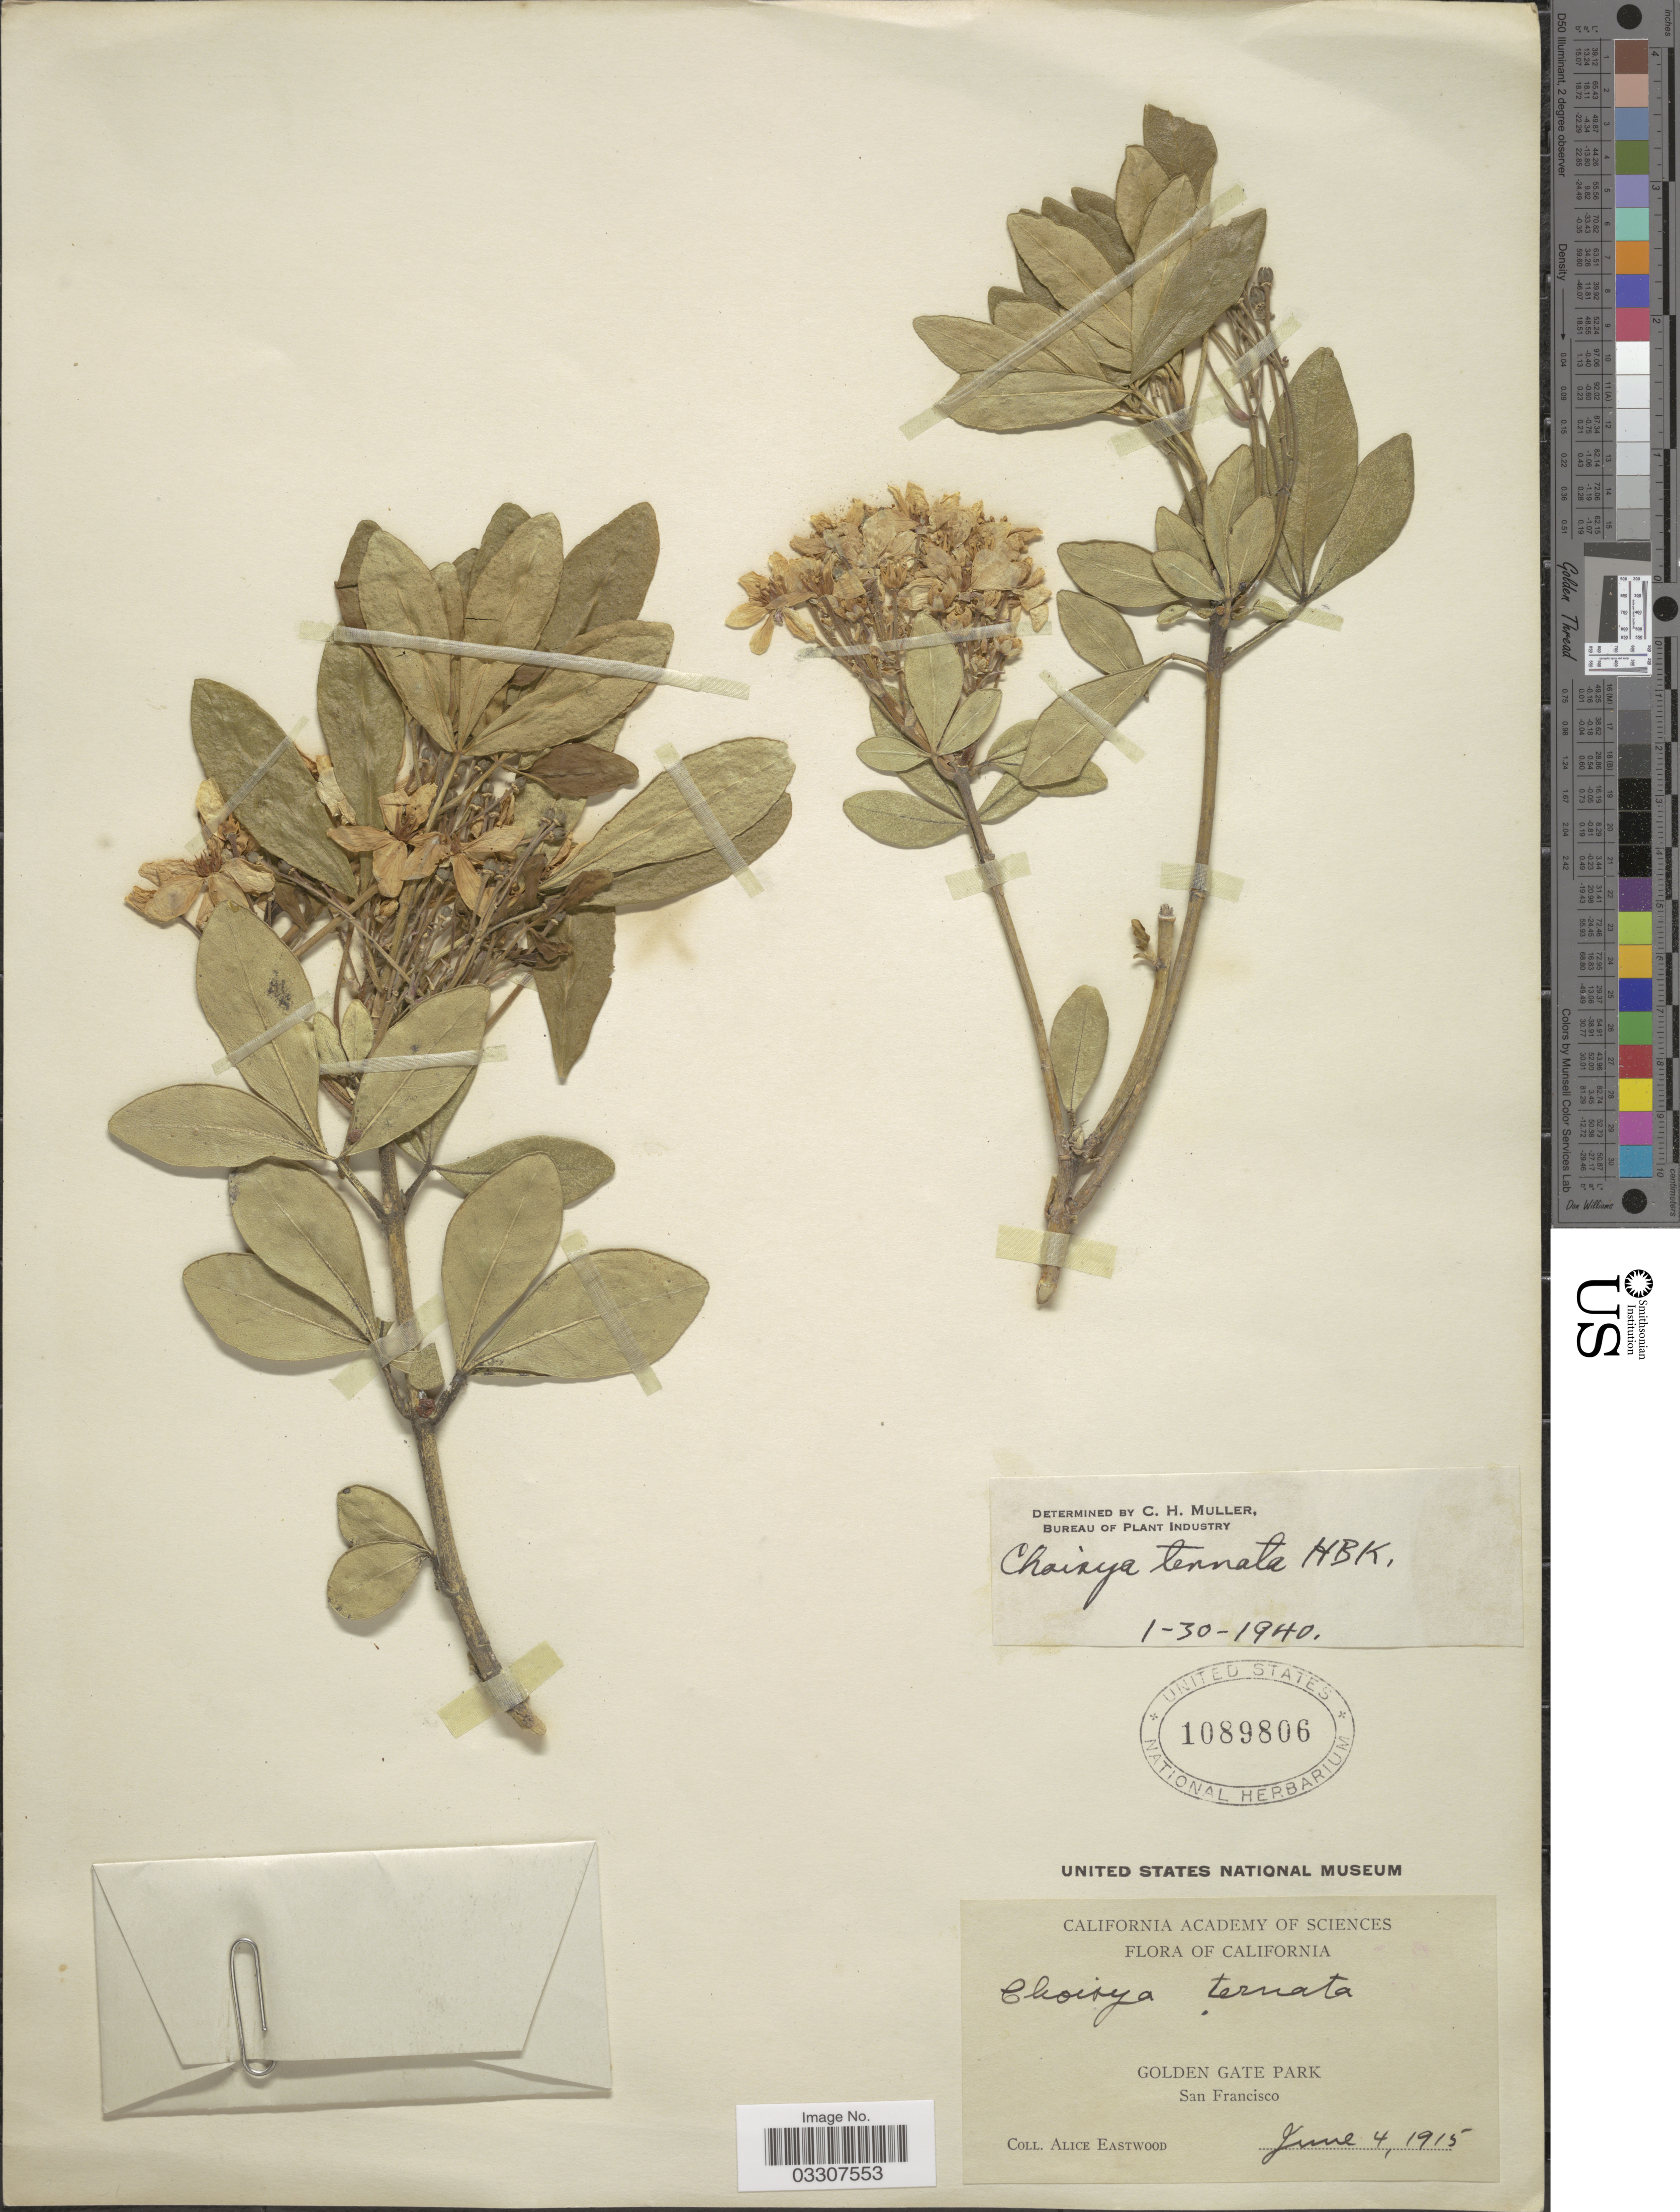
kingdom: Plantae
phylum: Tracheophyta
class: Magnoliopsida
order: Sapindales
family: Rutaceae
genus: Choisya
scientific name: Choisya mollis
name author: Standl.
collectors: A. Eastwood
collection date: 1915-06-04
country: United States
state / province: California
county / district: San Francisco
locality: Golden Gate Park. San Francisco.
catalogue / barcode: US 1089806